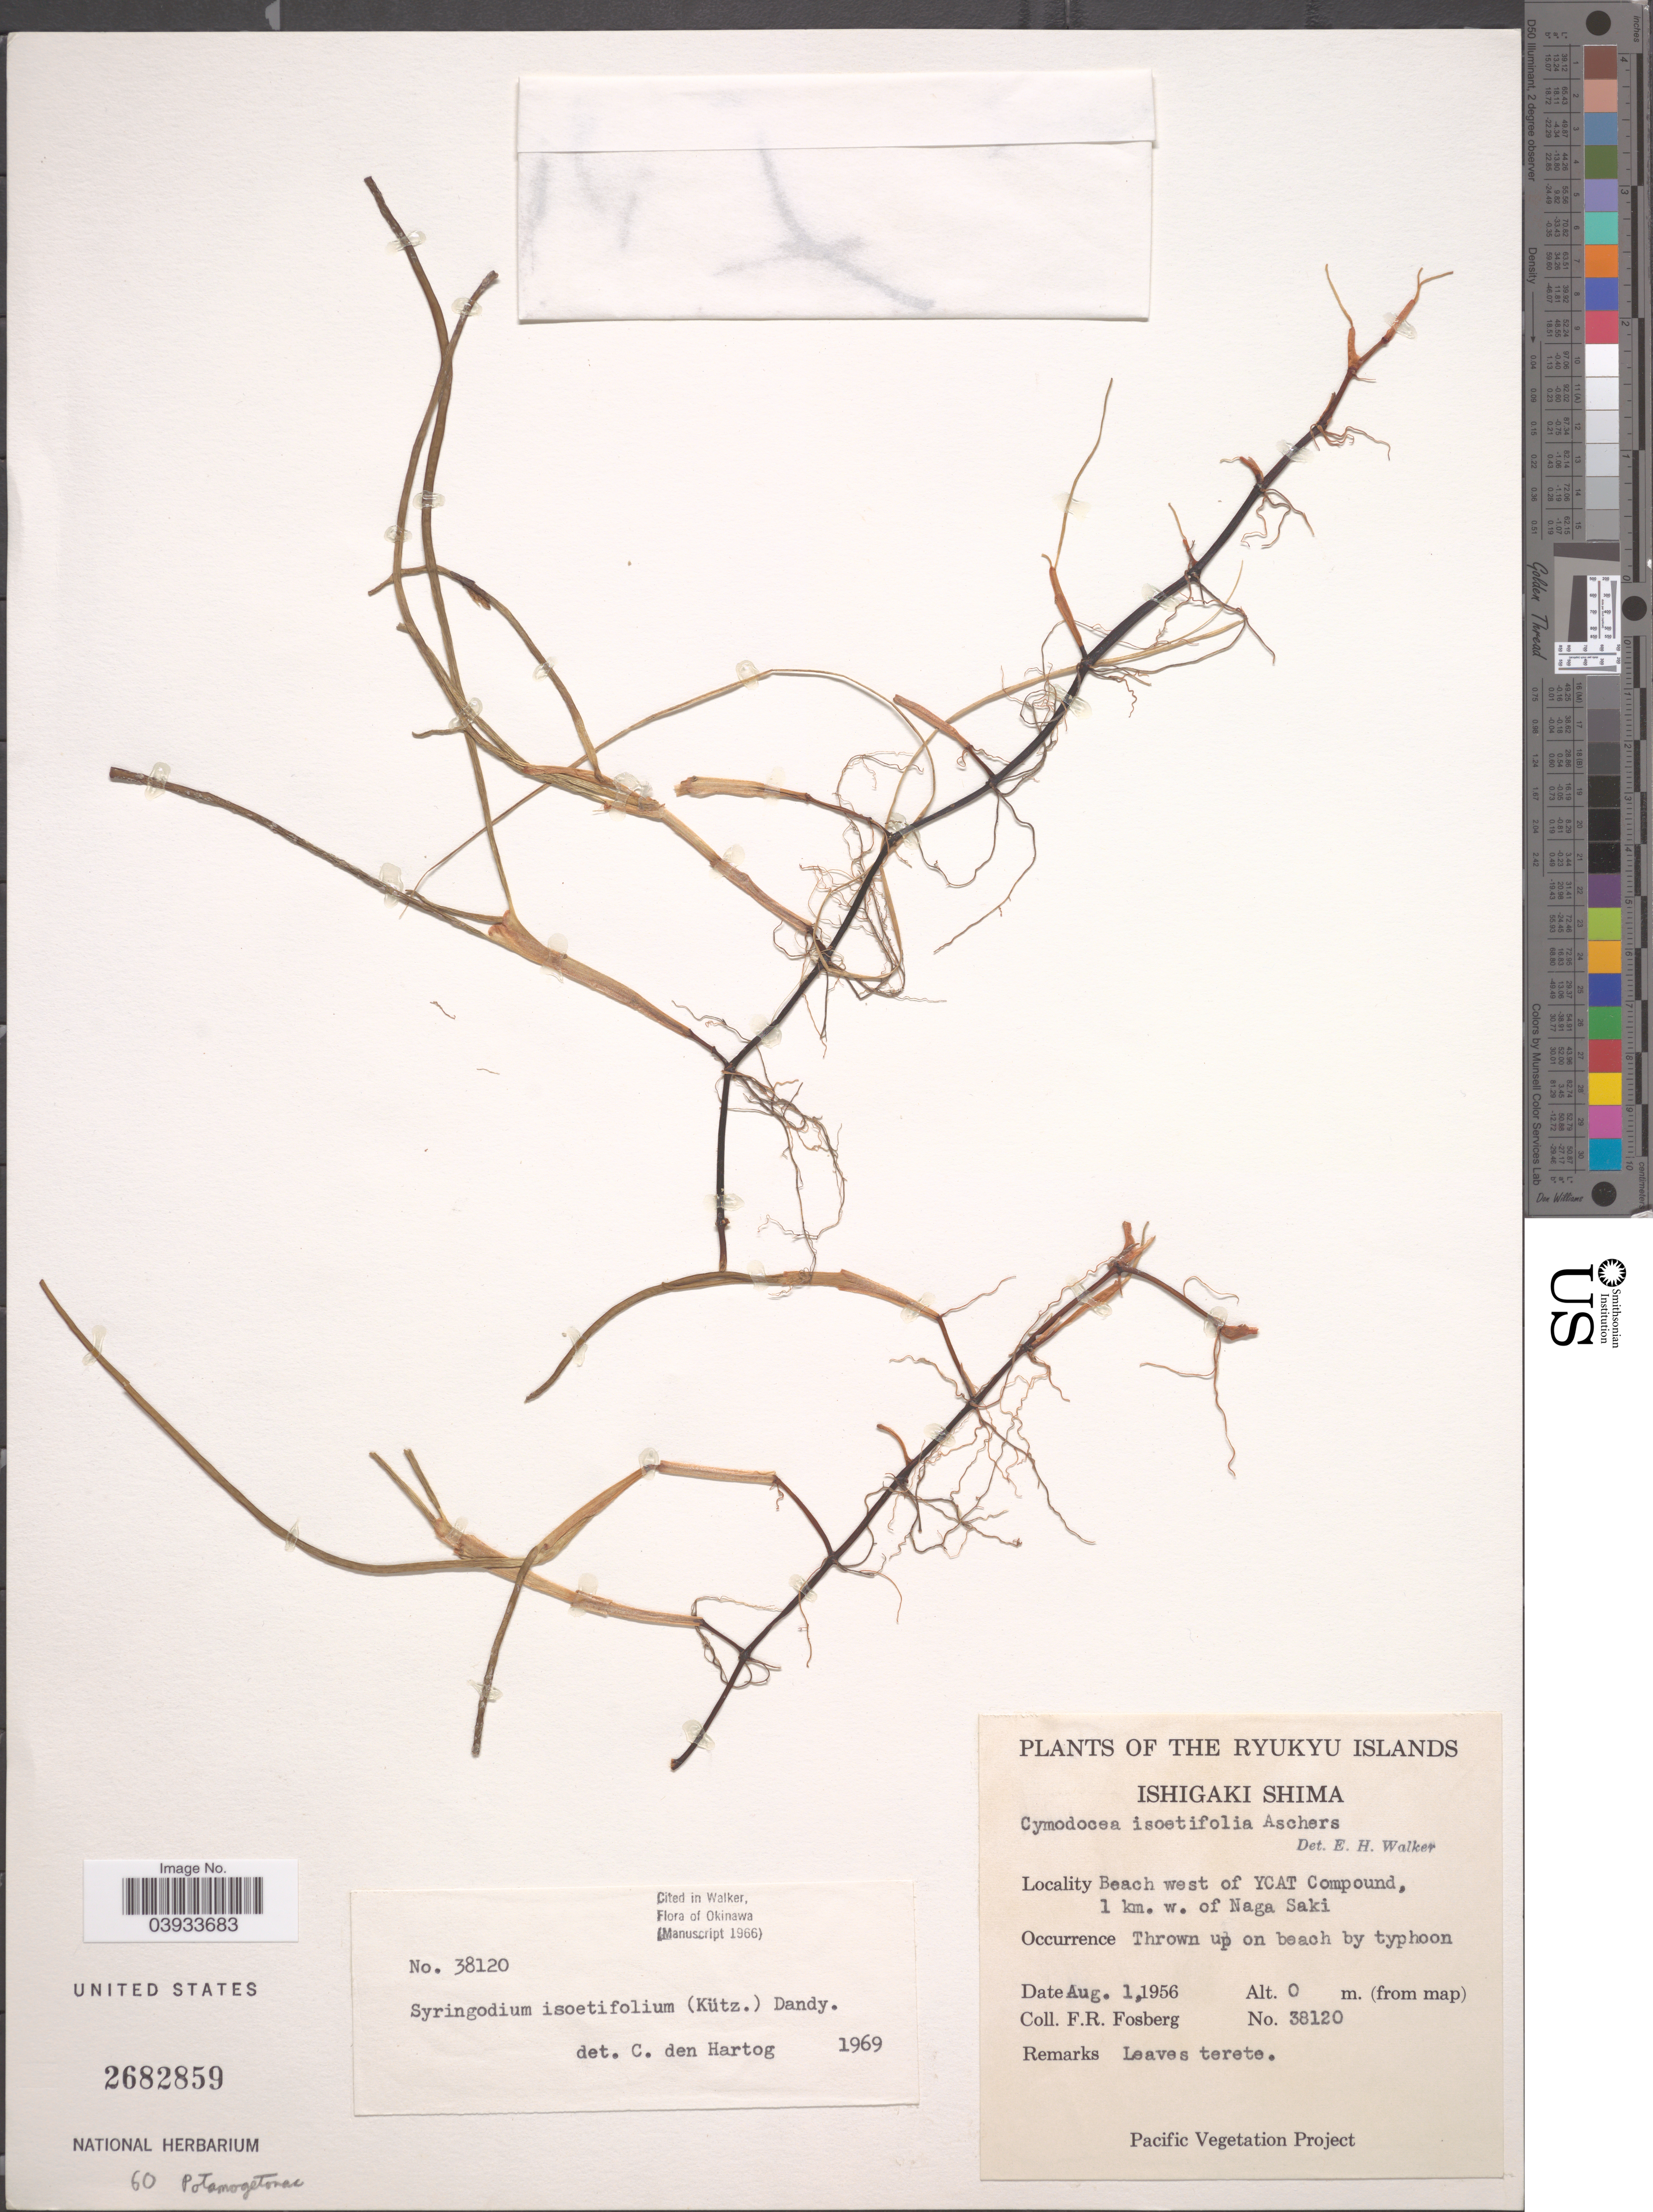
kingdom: Plantae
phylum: Tracheophyta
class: Liliopsida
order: Alismatales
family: Cymodoceaceae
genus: Syringodium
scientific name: Syringodium isoetifolium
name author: (Asch.) Dandy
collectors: F. R. Fosberg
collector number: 38120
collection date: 1956-08-01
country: Japan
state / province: Okinawa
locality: The Ryukyu Islands. Ishigaki Shima. Beach west of YCAT Compound, 1 km. w. of Naga Saki.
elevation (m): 0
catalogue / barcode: US 2682859